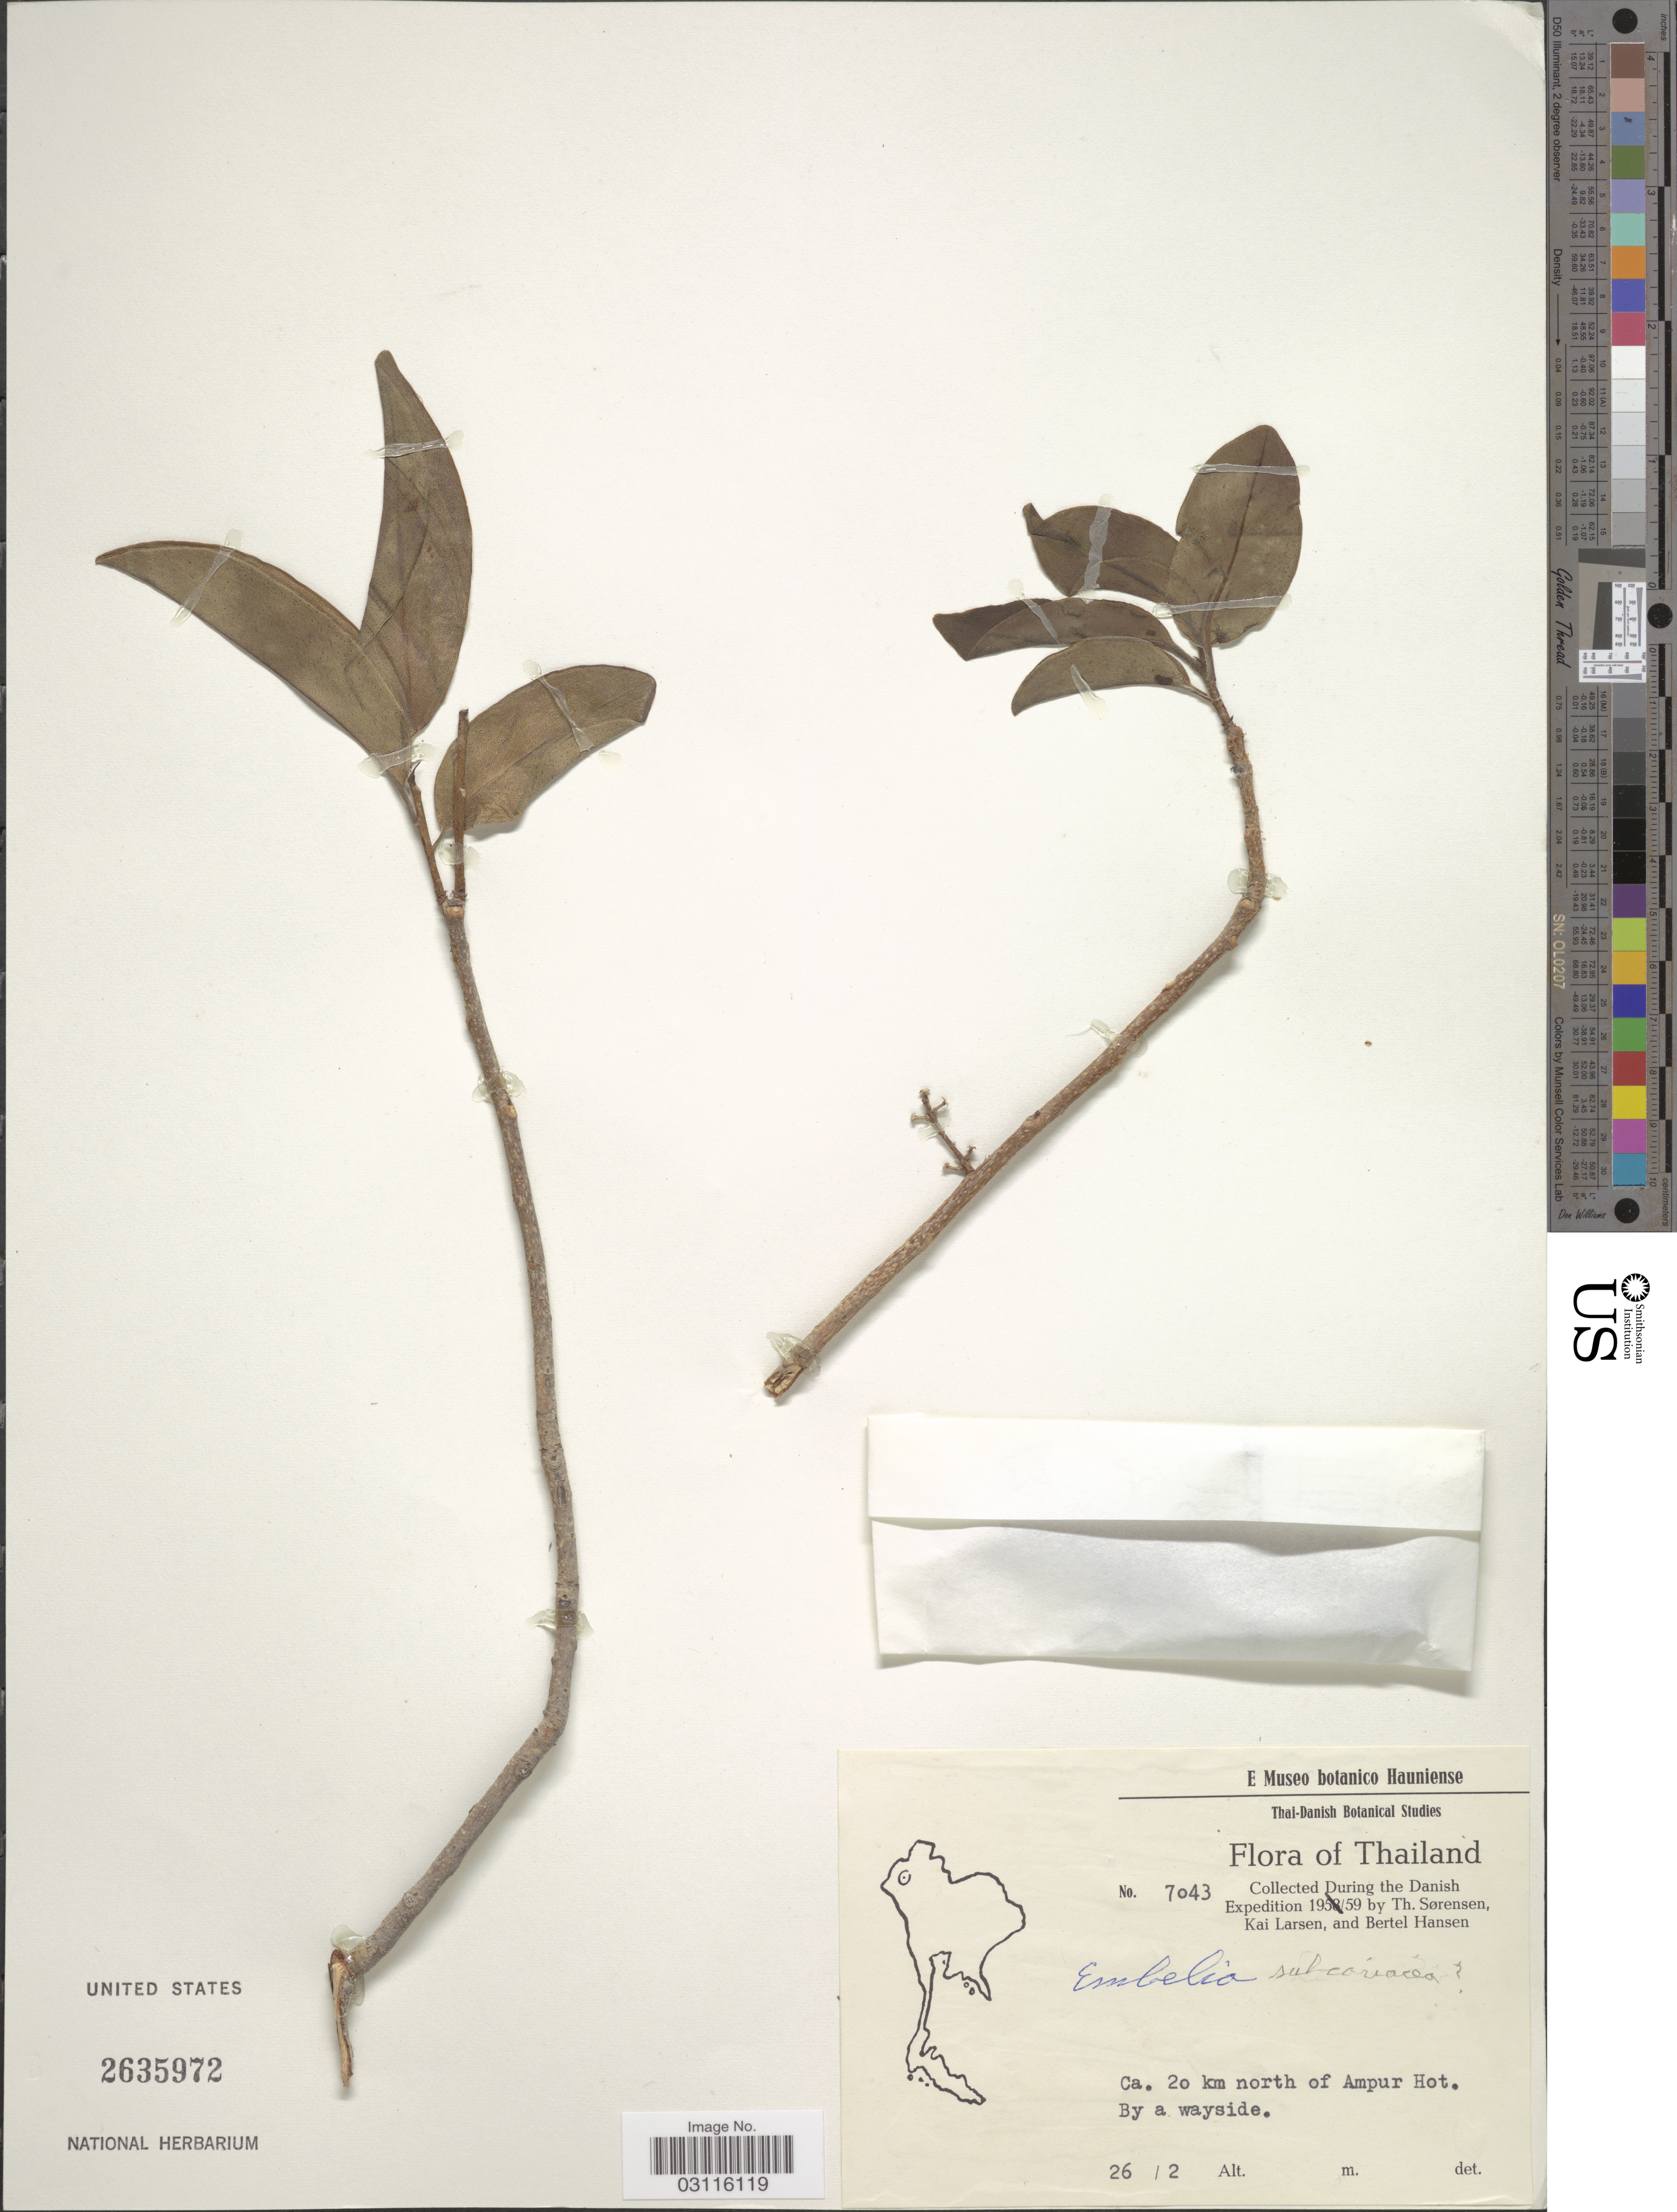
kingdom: Plantae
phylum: Tracheophyta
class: Magnoliopsida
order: Ericales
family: Primulaceae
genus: Embelia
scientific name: Embelia subcoriacea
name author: (C.B. Clarke) Mez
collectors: T. Sorensen, K. Larsen & B. Hansen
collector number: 7043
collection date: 1959-02-26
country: Thailand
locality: Ca. 20 km north of Ampur Hot. By a wayside.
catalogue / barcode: US 2635972